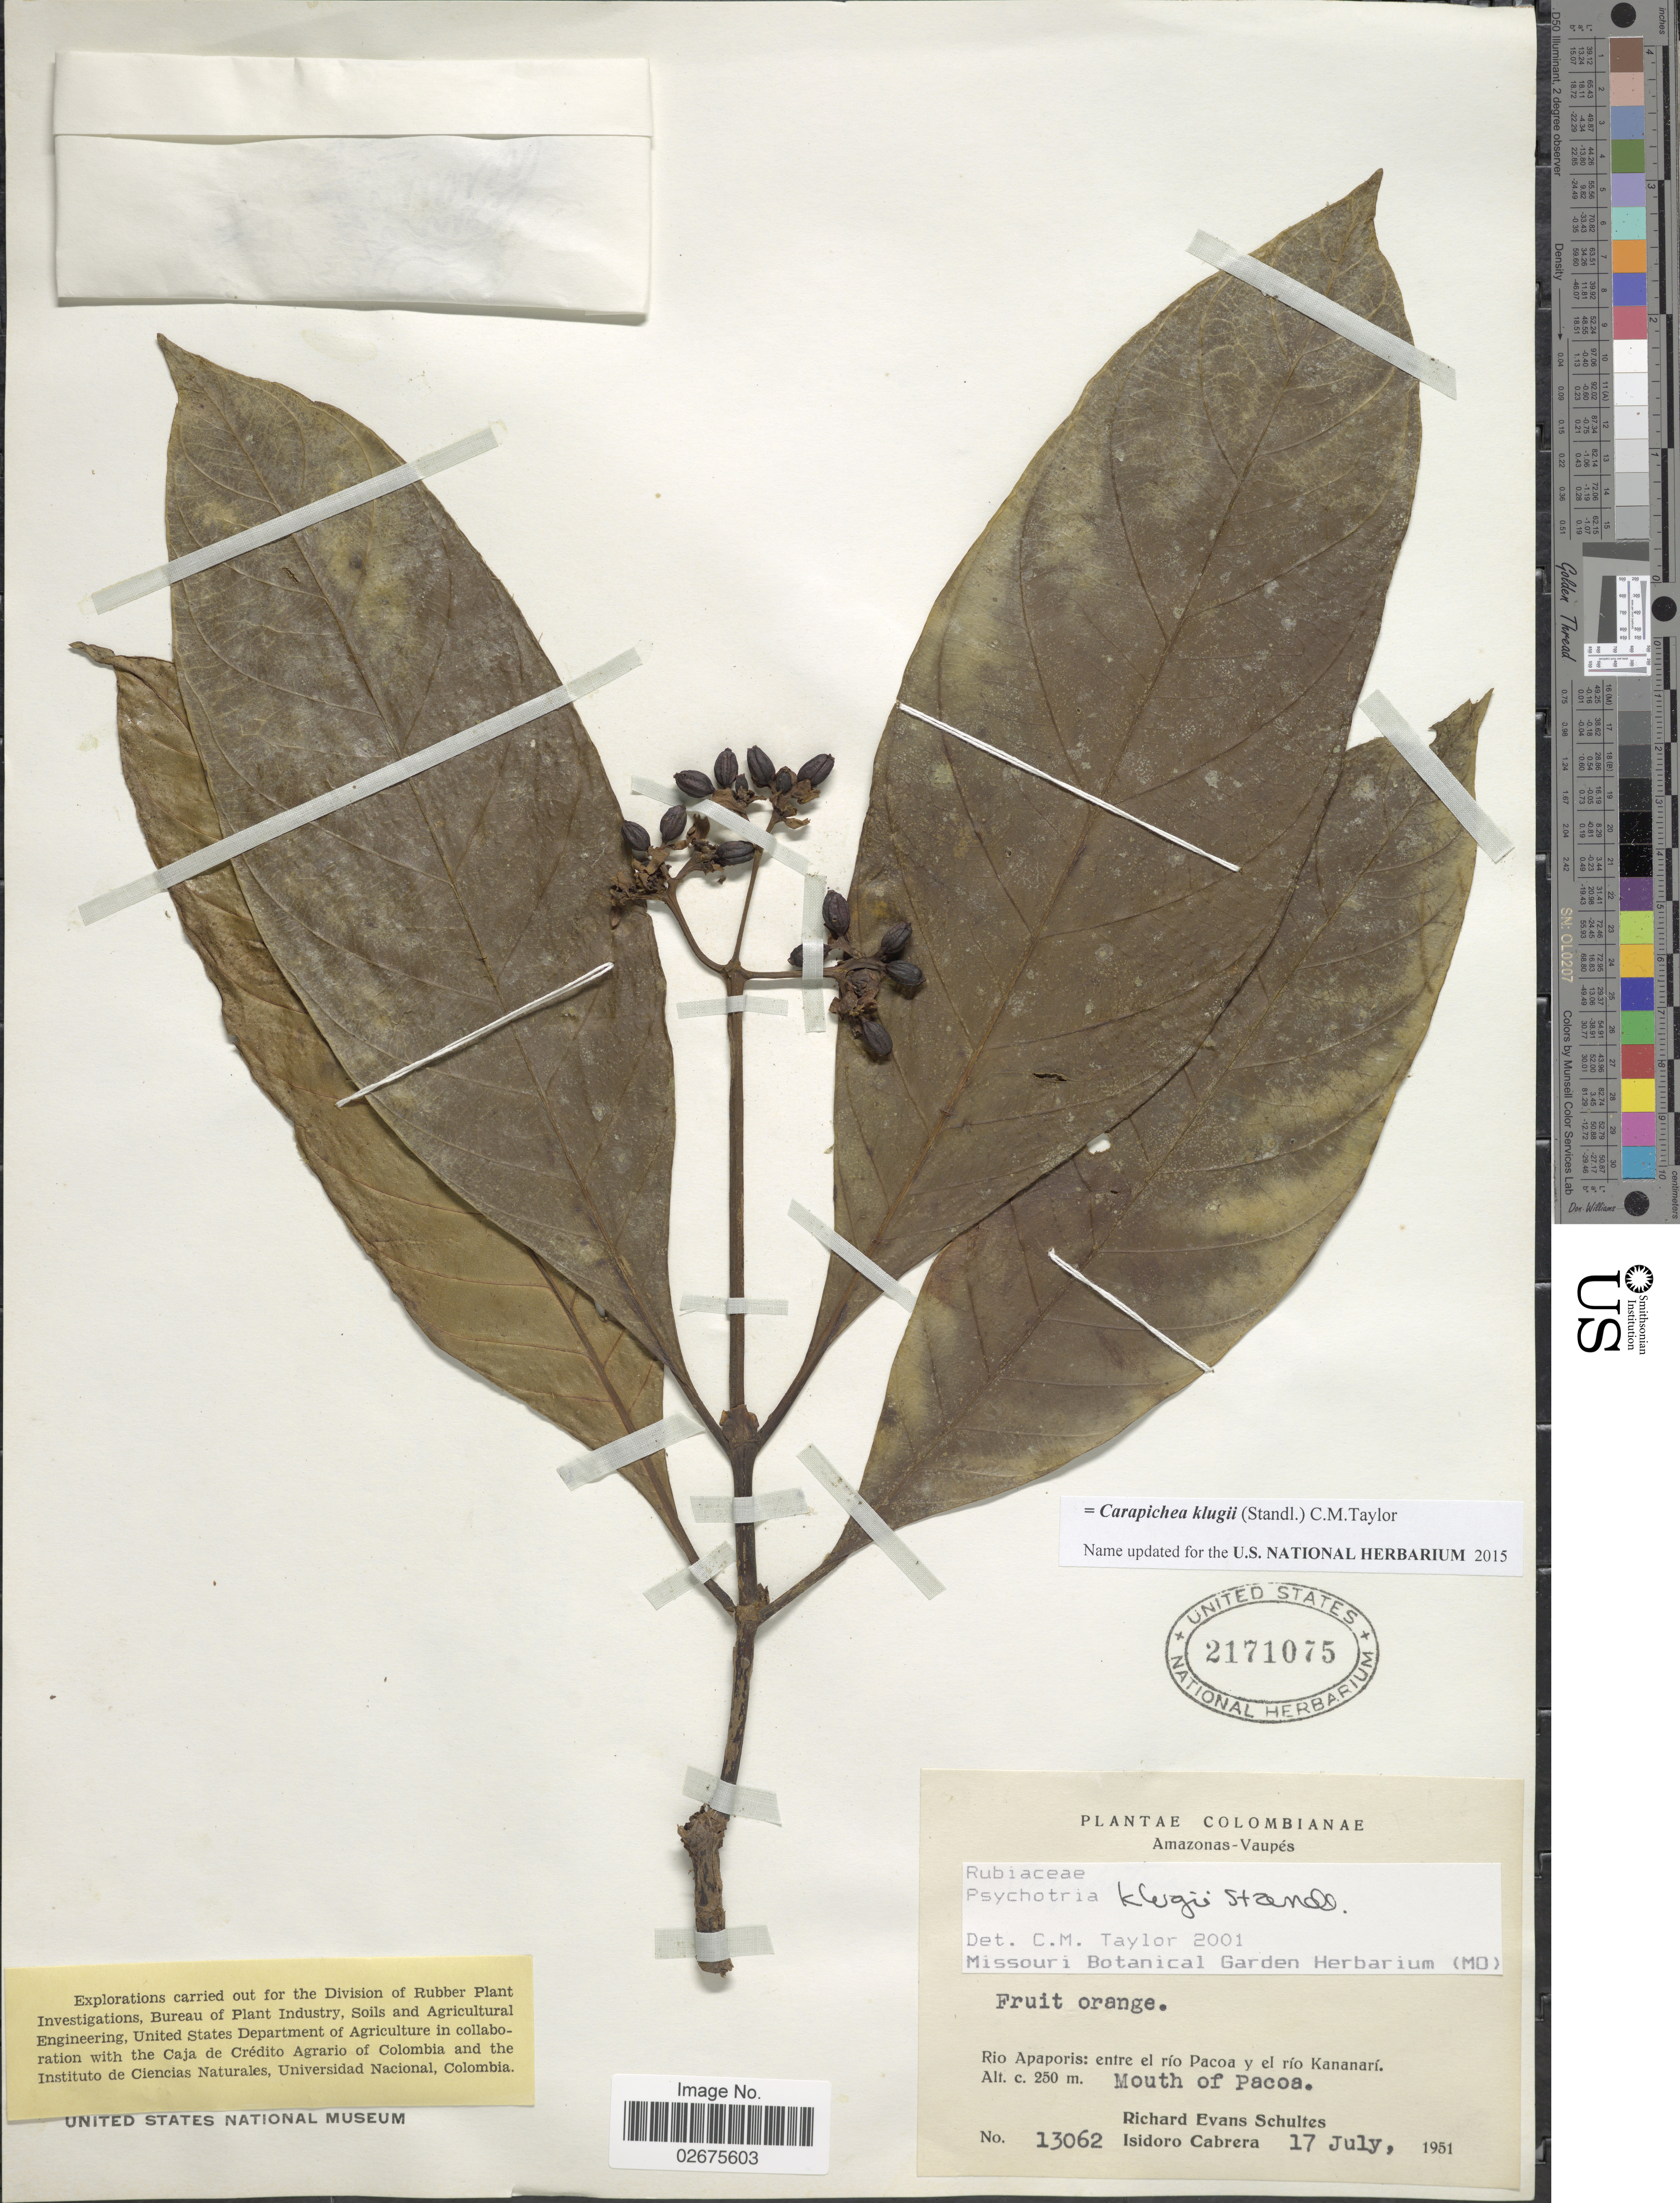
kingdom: Plantae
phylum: Tracheophyta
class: Magnoliopsida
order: Gentianales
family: Rubiaceae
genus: Carapichea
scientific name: Carapichea klugii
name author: (Standl.) C.M. Taylor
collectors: R. E. Schultes & I. Cabrera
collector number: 13062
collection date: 1951-07-17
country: Colombia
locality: Amazonas-Vaupes. Rio Apaporis: entre el rio Pacoa y el rio Kanari. Mouth of Pacoa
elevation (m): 250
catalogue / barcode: US 2171075